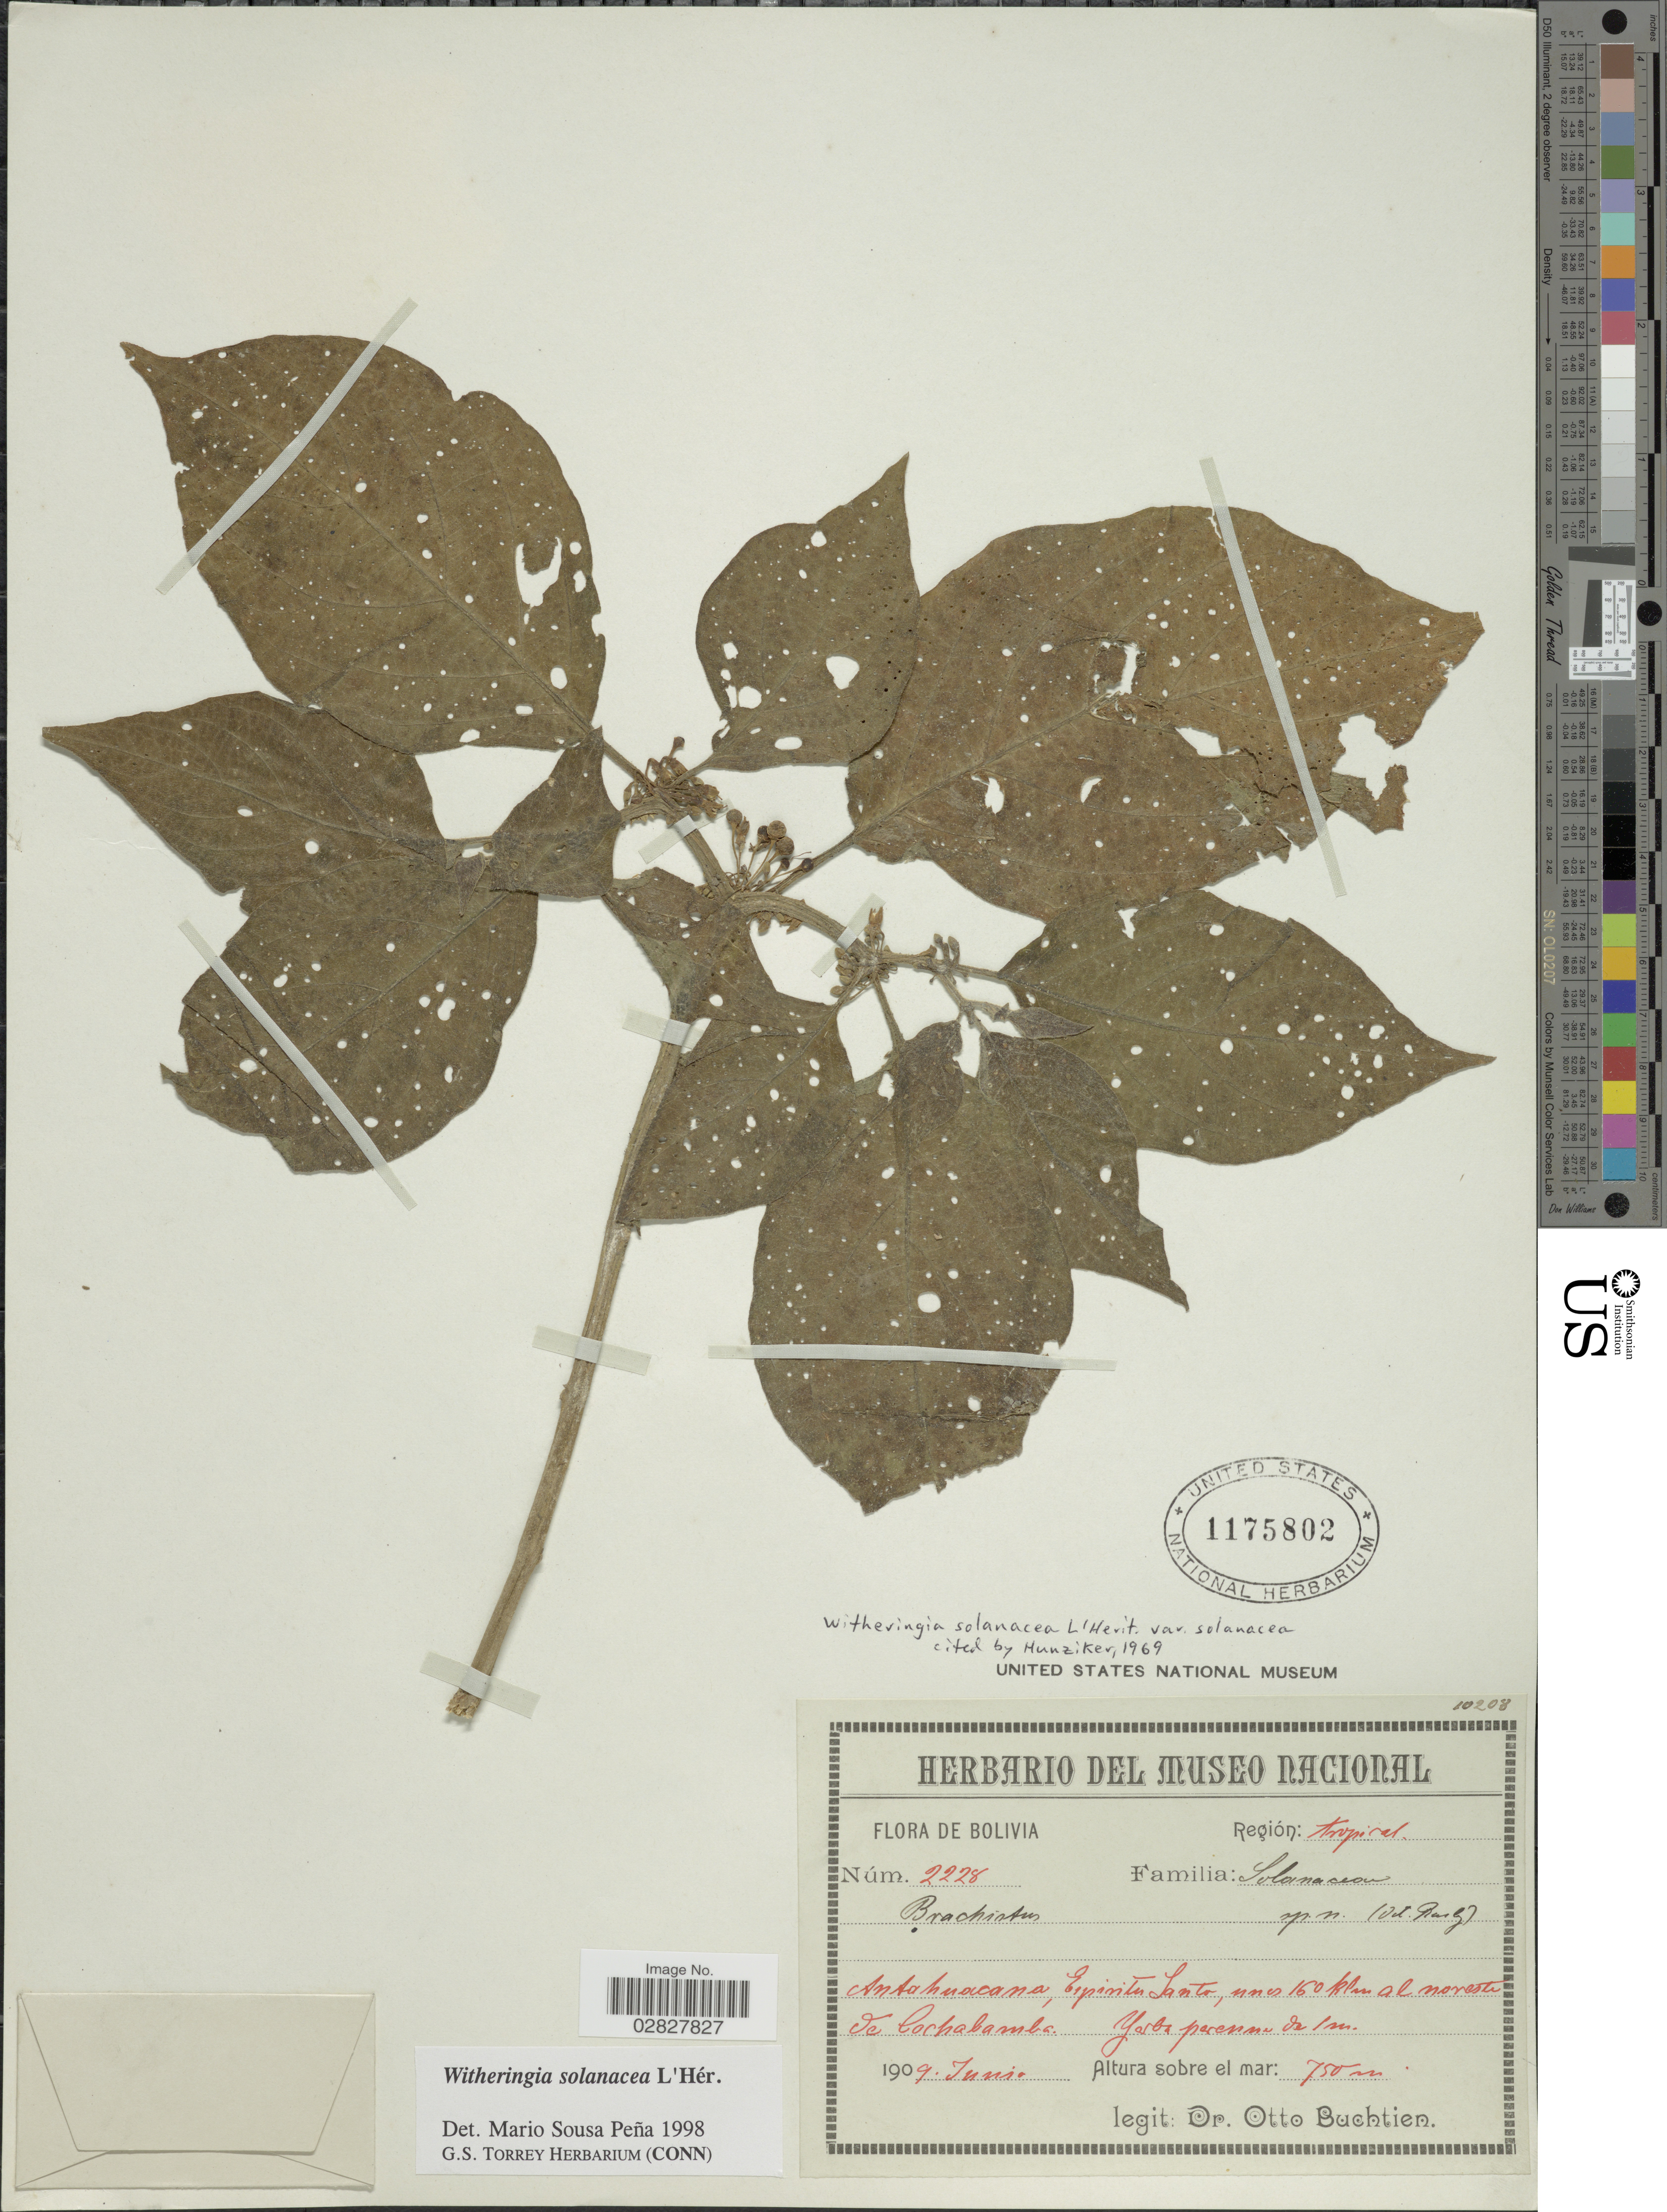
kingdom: Plantae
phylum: Tracheophyta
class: Magnoliopsida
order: Solanales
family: Solanaceae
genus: Witheringia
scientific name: Witheringia solanacea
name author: L'Hér.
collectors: O. Buchtien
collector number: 2228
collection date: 1909-06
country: Bolivia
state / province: Cochabamba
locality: Región: tropical, Antahuacan, Espiritu Santo, unos 160 klm al noreste de Cochabamba.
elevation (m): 750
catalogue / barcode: US 1175802